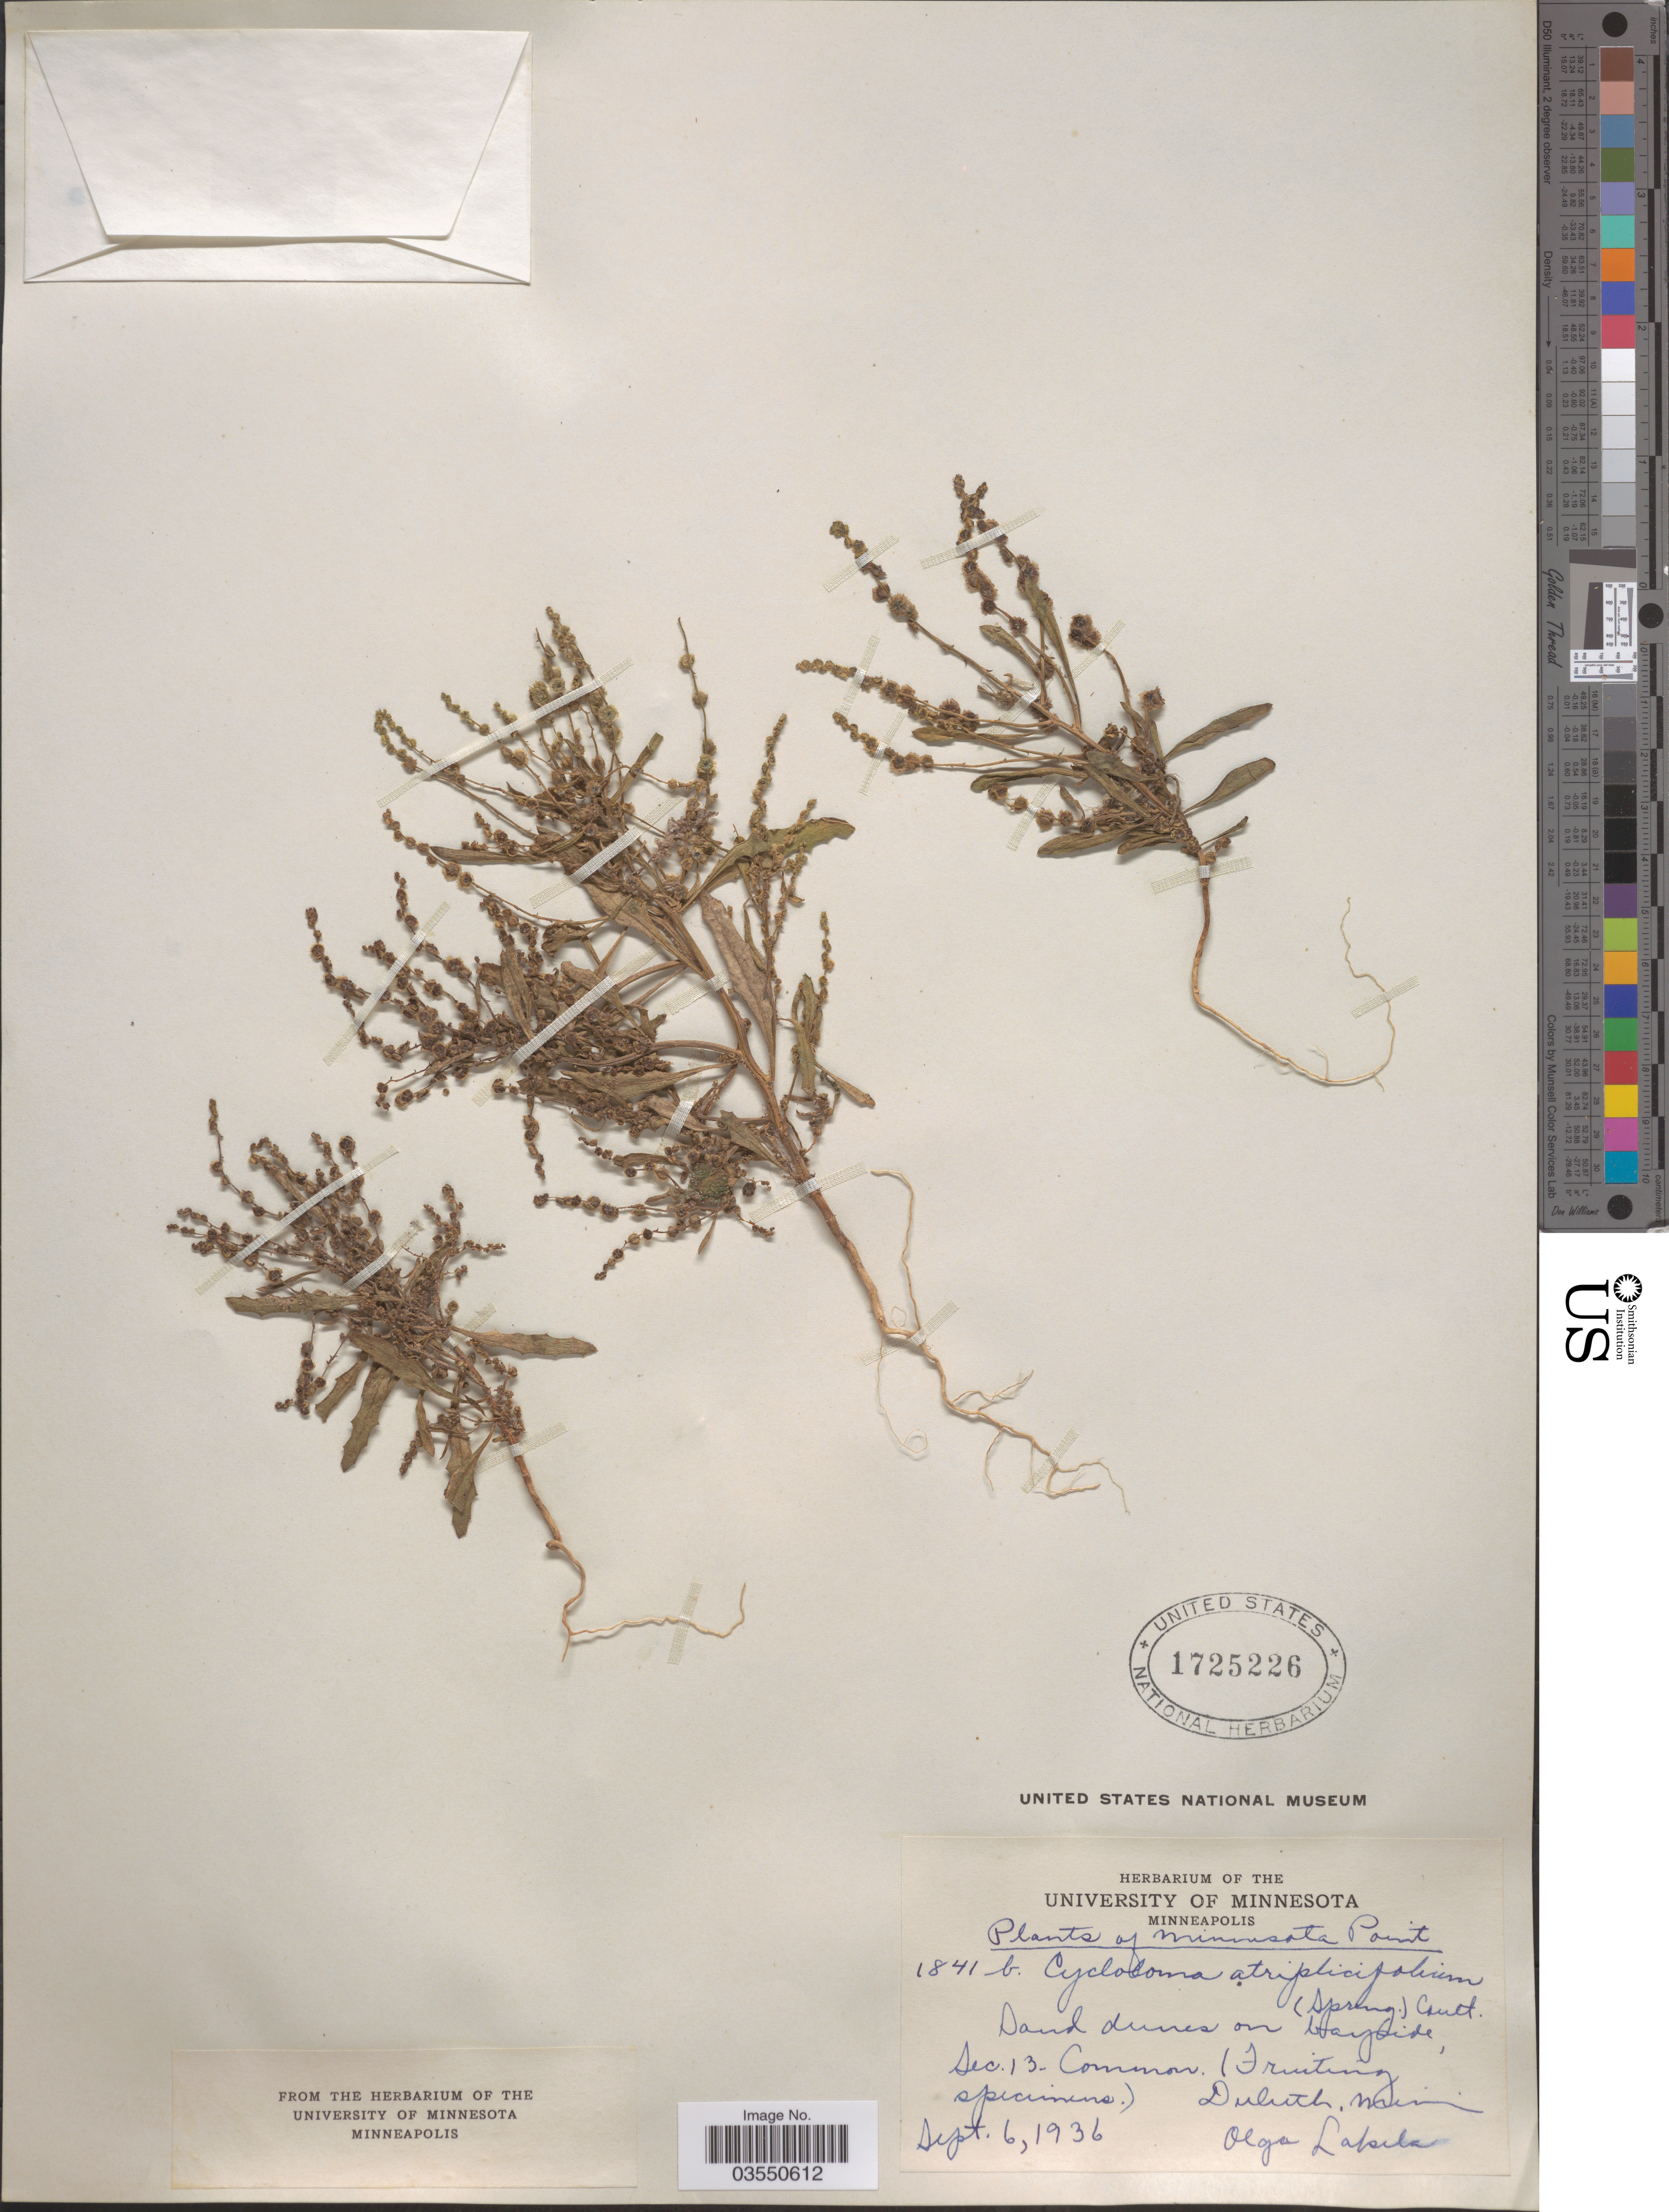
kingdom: Plantae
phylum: Tracheophyta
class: Magnoliopsida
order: Caryophyllales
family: Amaranthaceae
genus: Dysphania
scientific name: Dysphania atriplicifolia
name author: (Spreng.) G. Kadereit et al.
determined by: U.S. National Herbarium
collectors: O. K. Lakela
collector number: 1841b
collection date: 1936-09-06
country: United States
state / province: Minnesota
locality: Minnesota Point.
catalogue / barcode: US 1725226